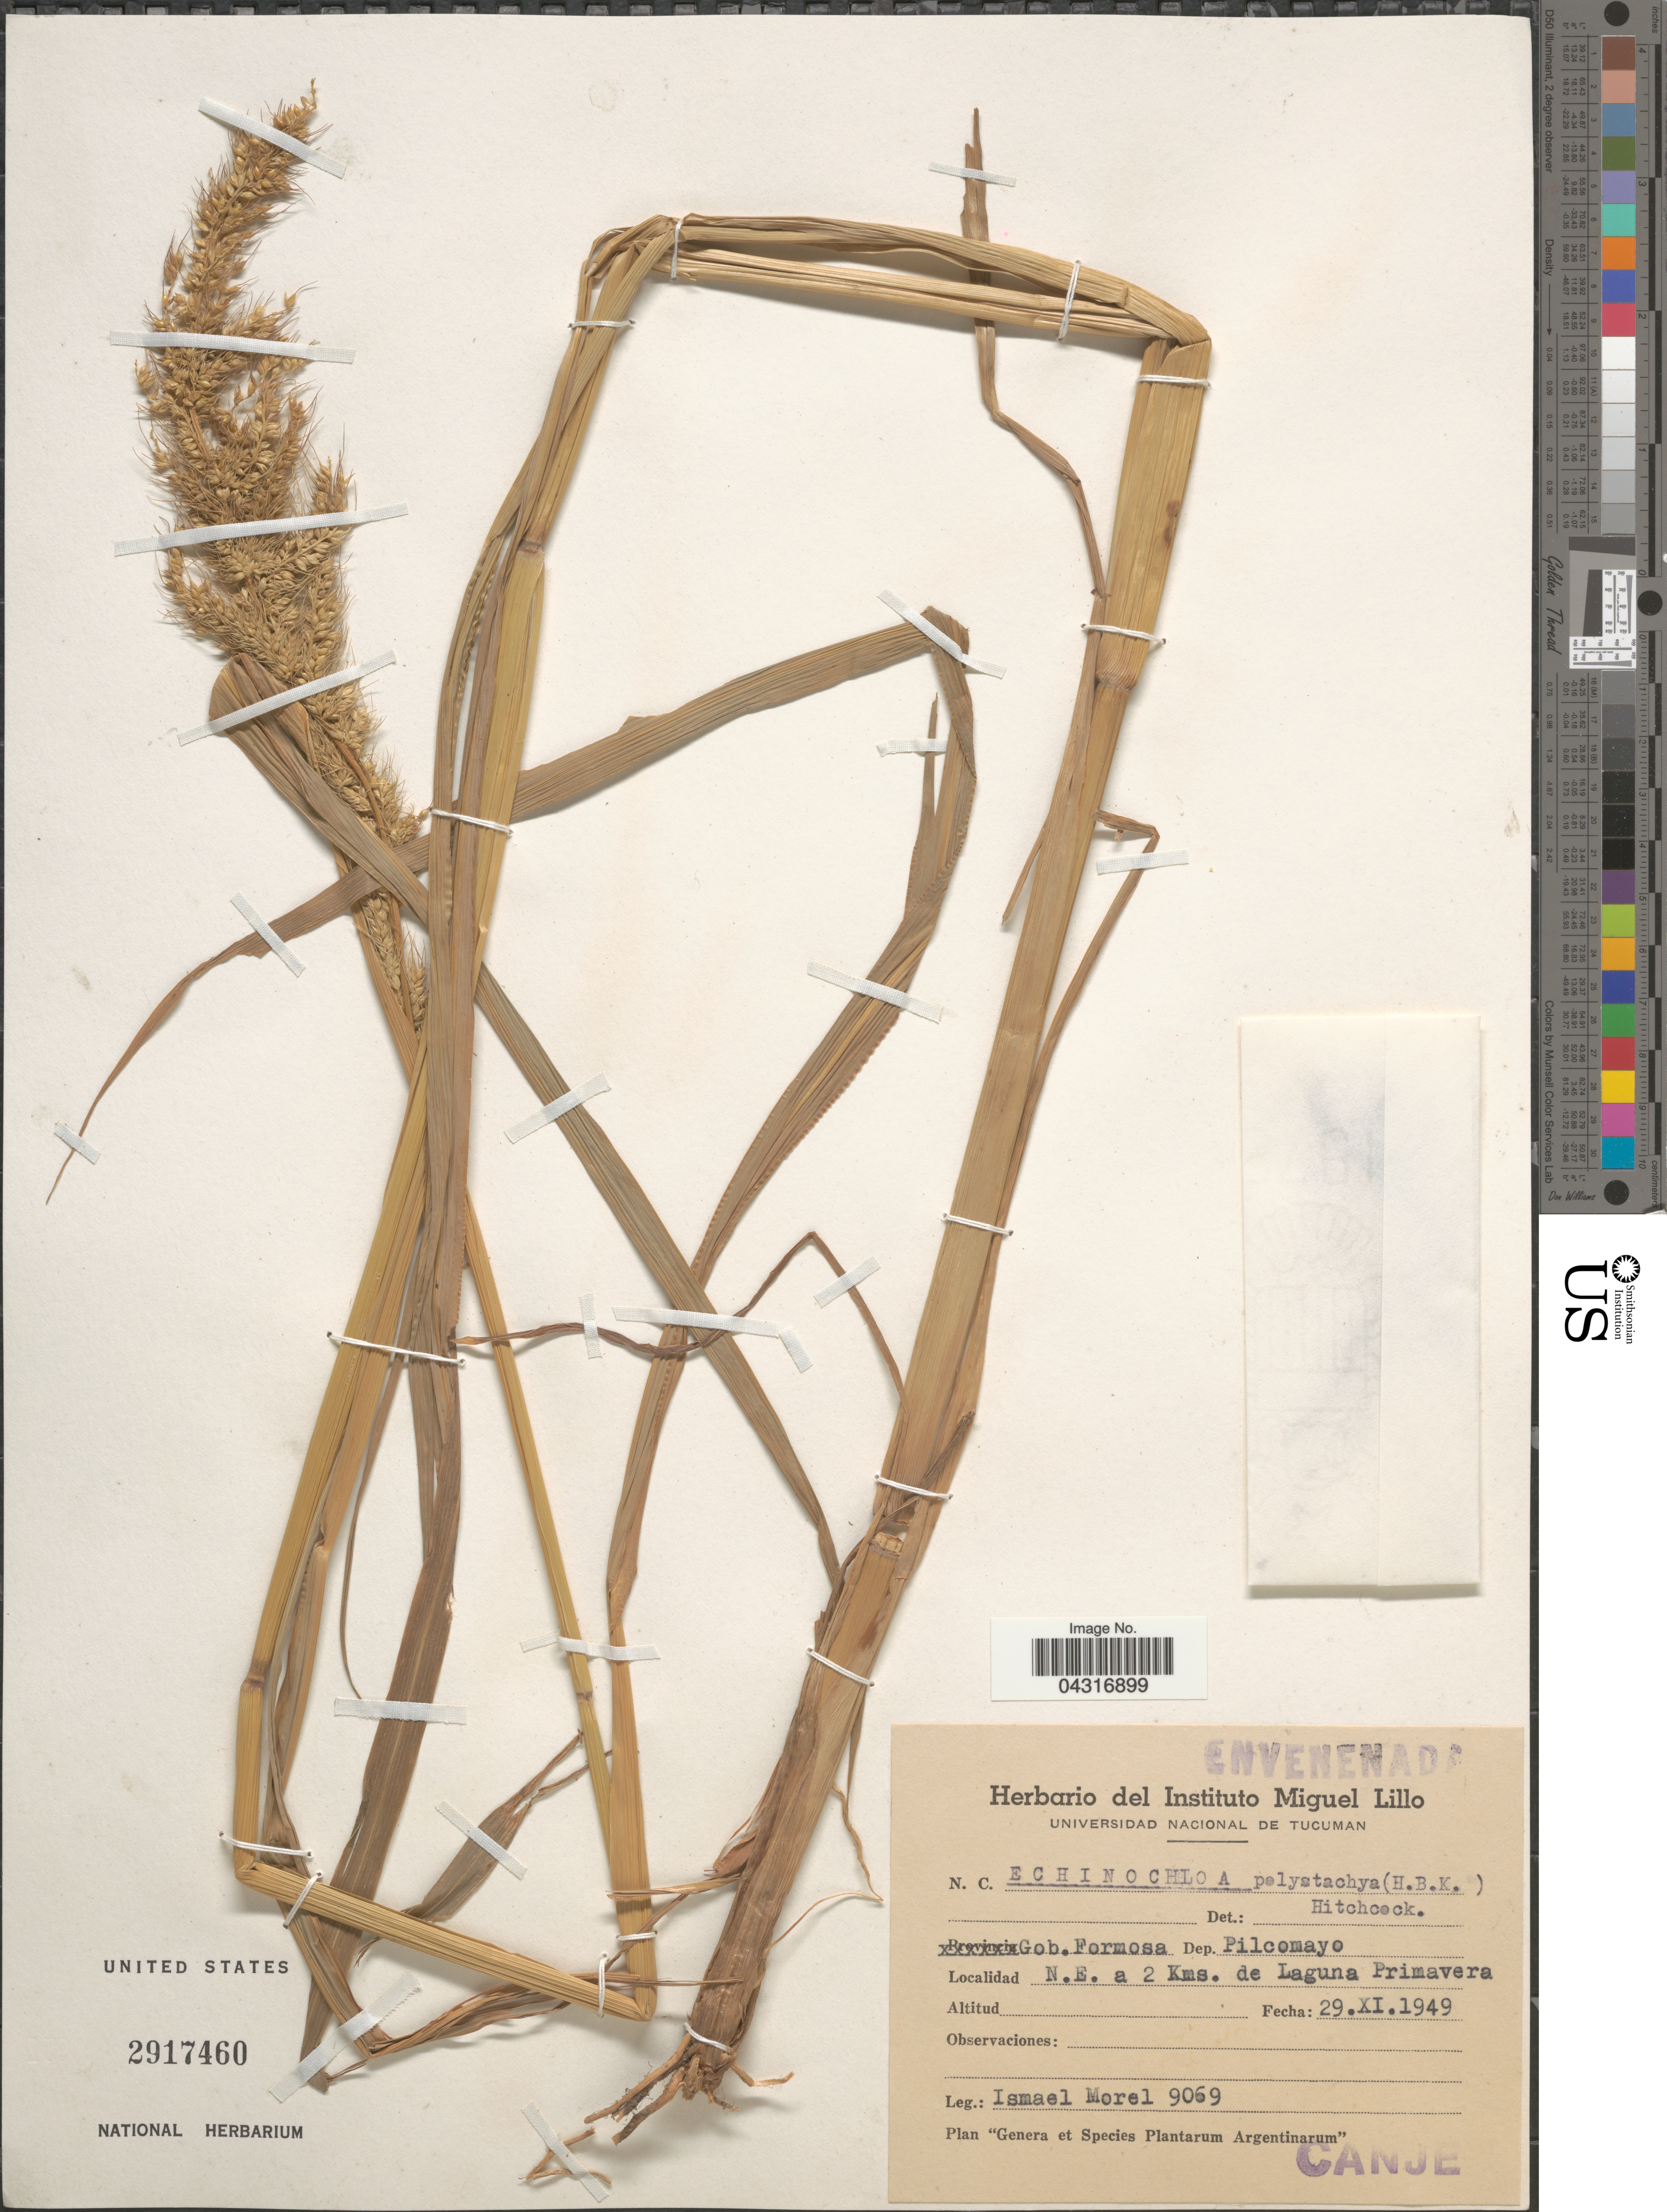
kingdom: Plantae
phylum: Tracheophyta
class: Liliopsida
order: Poales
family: Poaceae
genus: Echinochloa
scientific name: Echinochloa polystachya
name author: (Kunth) Hitchc.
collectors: I. Morel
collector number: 9069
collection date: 1949-11-29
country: Argentina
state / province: Formosa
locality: Gob. Formosa. Dep. Pilcomayo. N.E. a 2 Kms. de Laguna Primavera.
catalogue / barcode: US 2917460